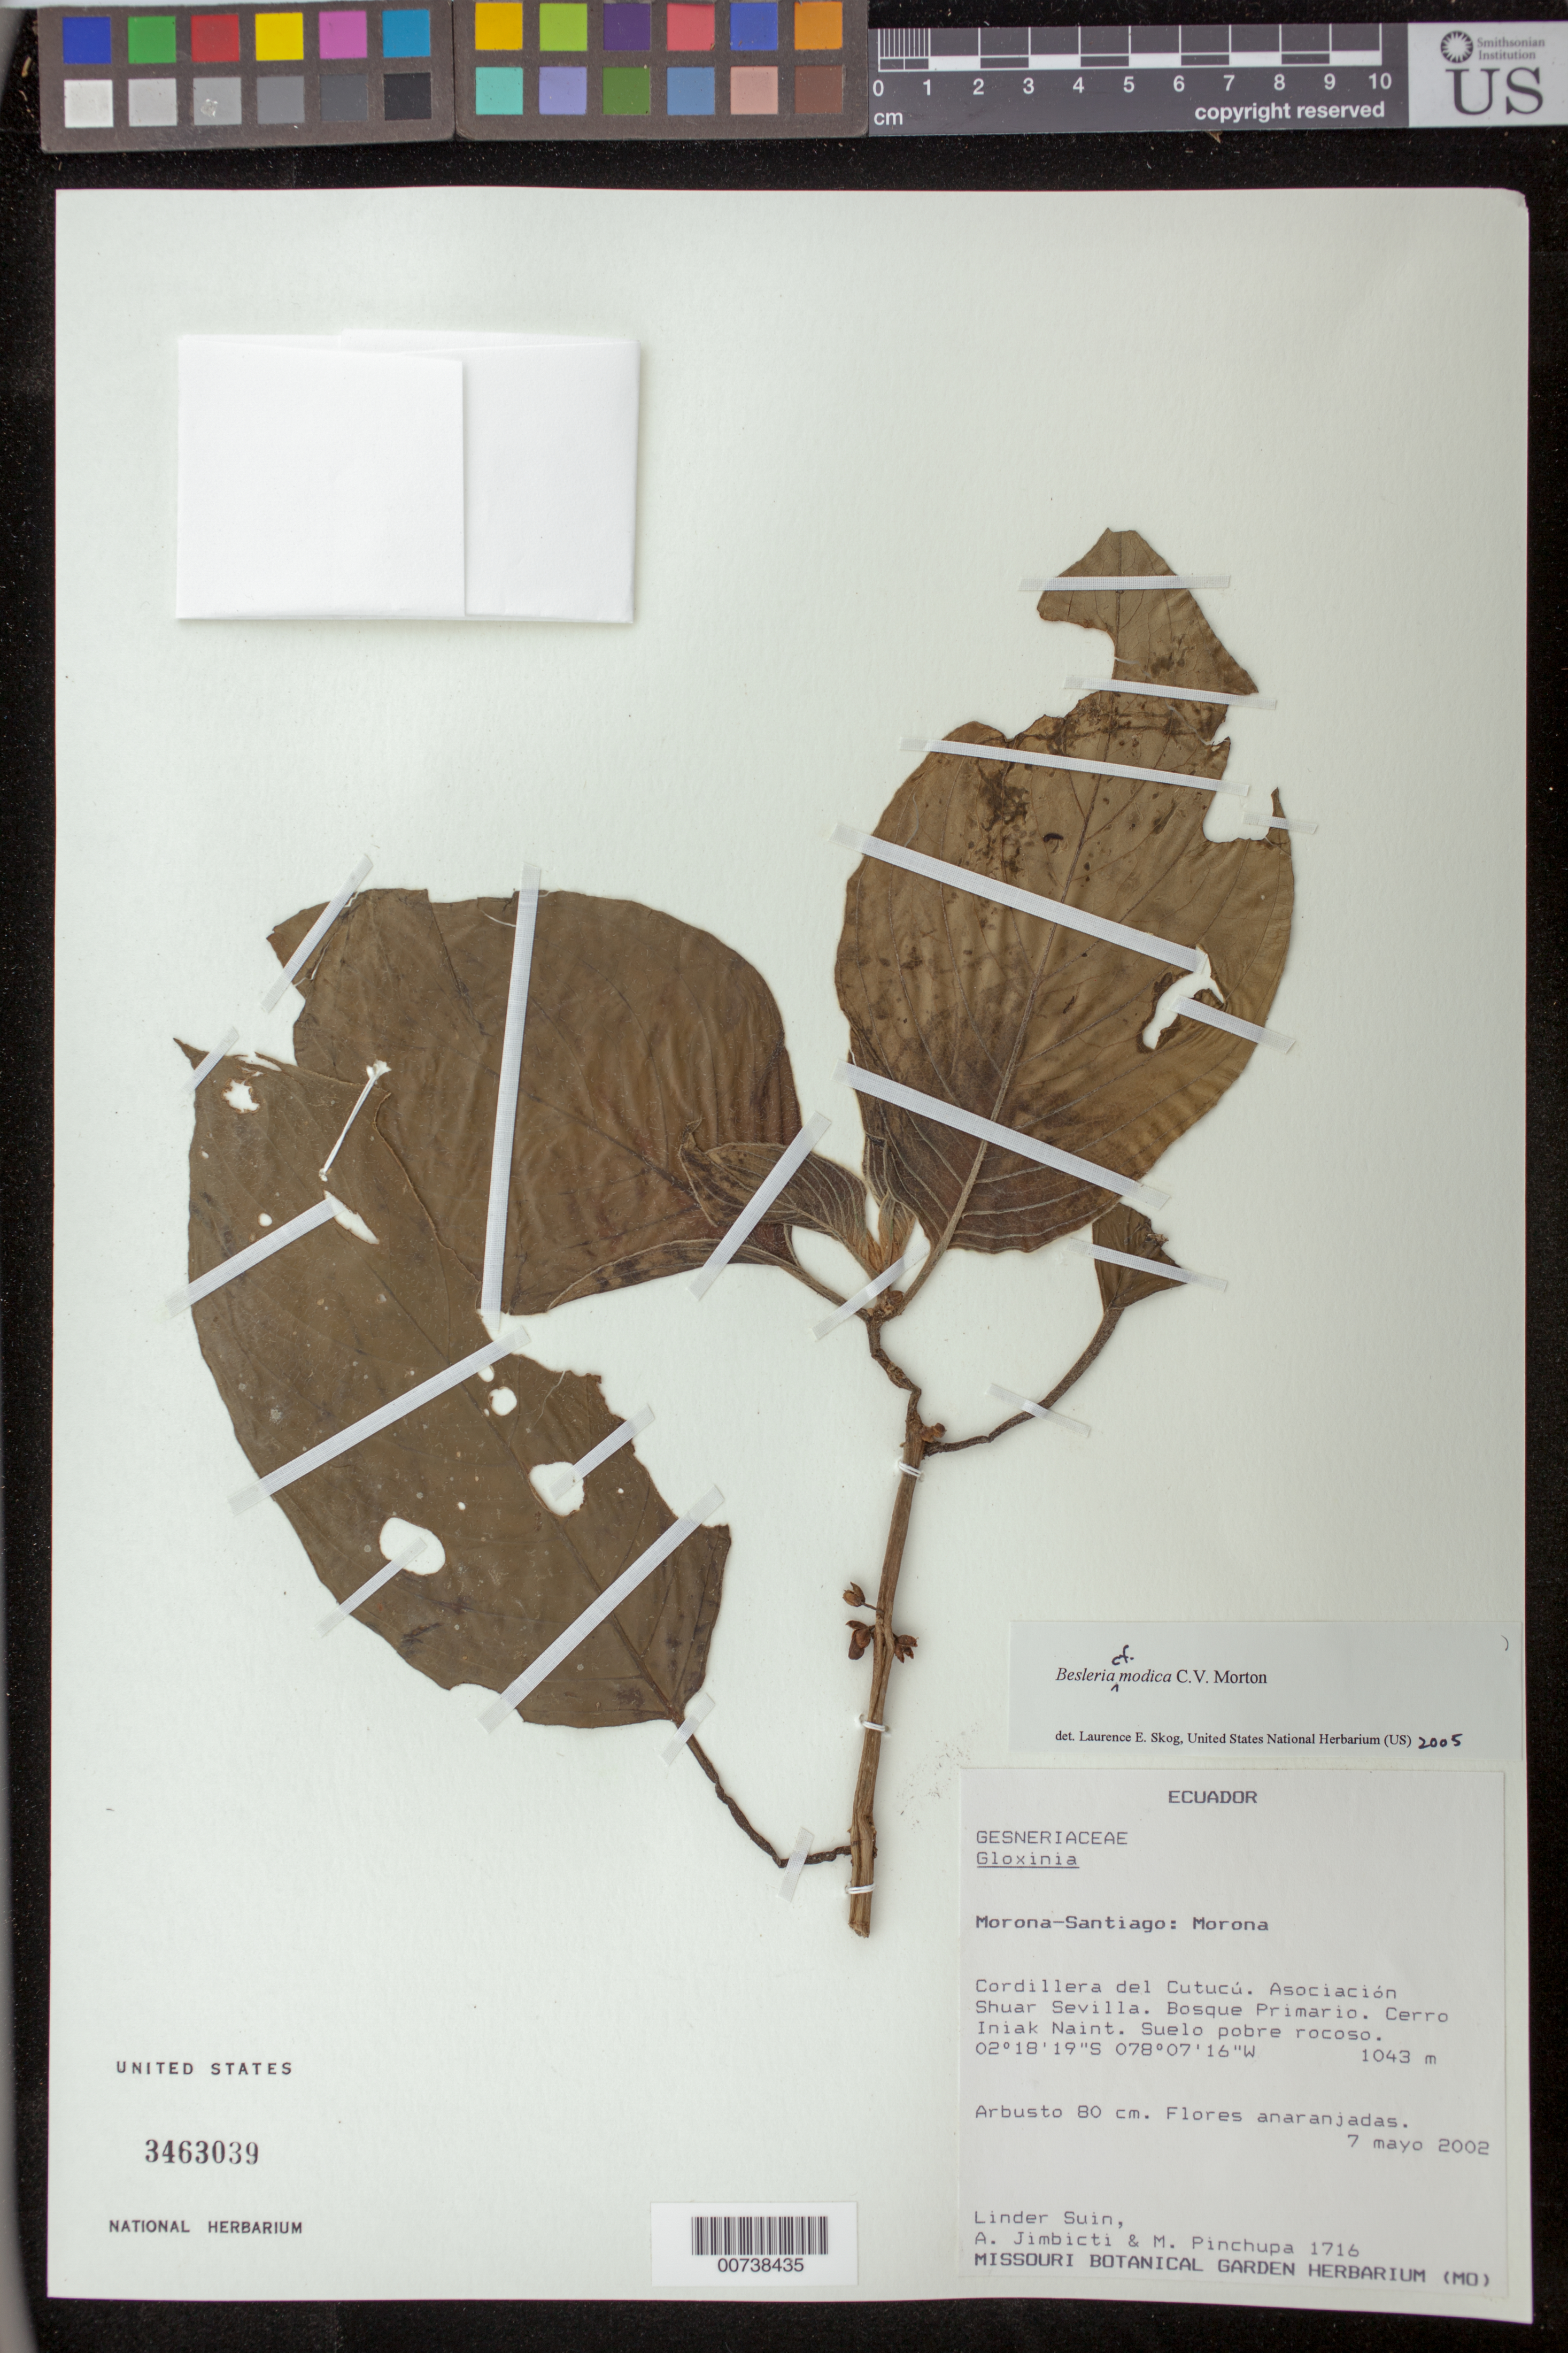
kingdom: Plantae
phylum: Tracheophyta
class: Magnoliopsida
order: Lamiales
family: Gesneriaceae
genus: Besleria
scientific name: Besleria modica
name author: C.V. Morton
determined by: Skog, Laurence E.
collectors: L. Suin, A. Jimbicti & M. Pinchupa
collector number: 1716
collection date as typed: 07 May 2002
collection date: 2002-05-07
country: Ecuador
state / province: Morona-Santiago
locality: Morona-Santiago: Morona. Cordillera del Cutucú. Asociación Shuar Sevilla. Cerro Iniak Naint.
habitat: Bosque primario. Suelo pobre rocoso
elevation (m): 1043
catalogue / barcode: US 3463039